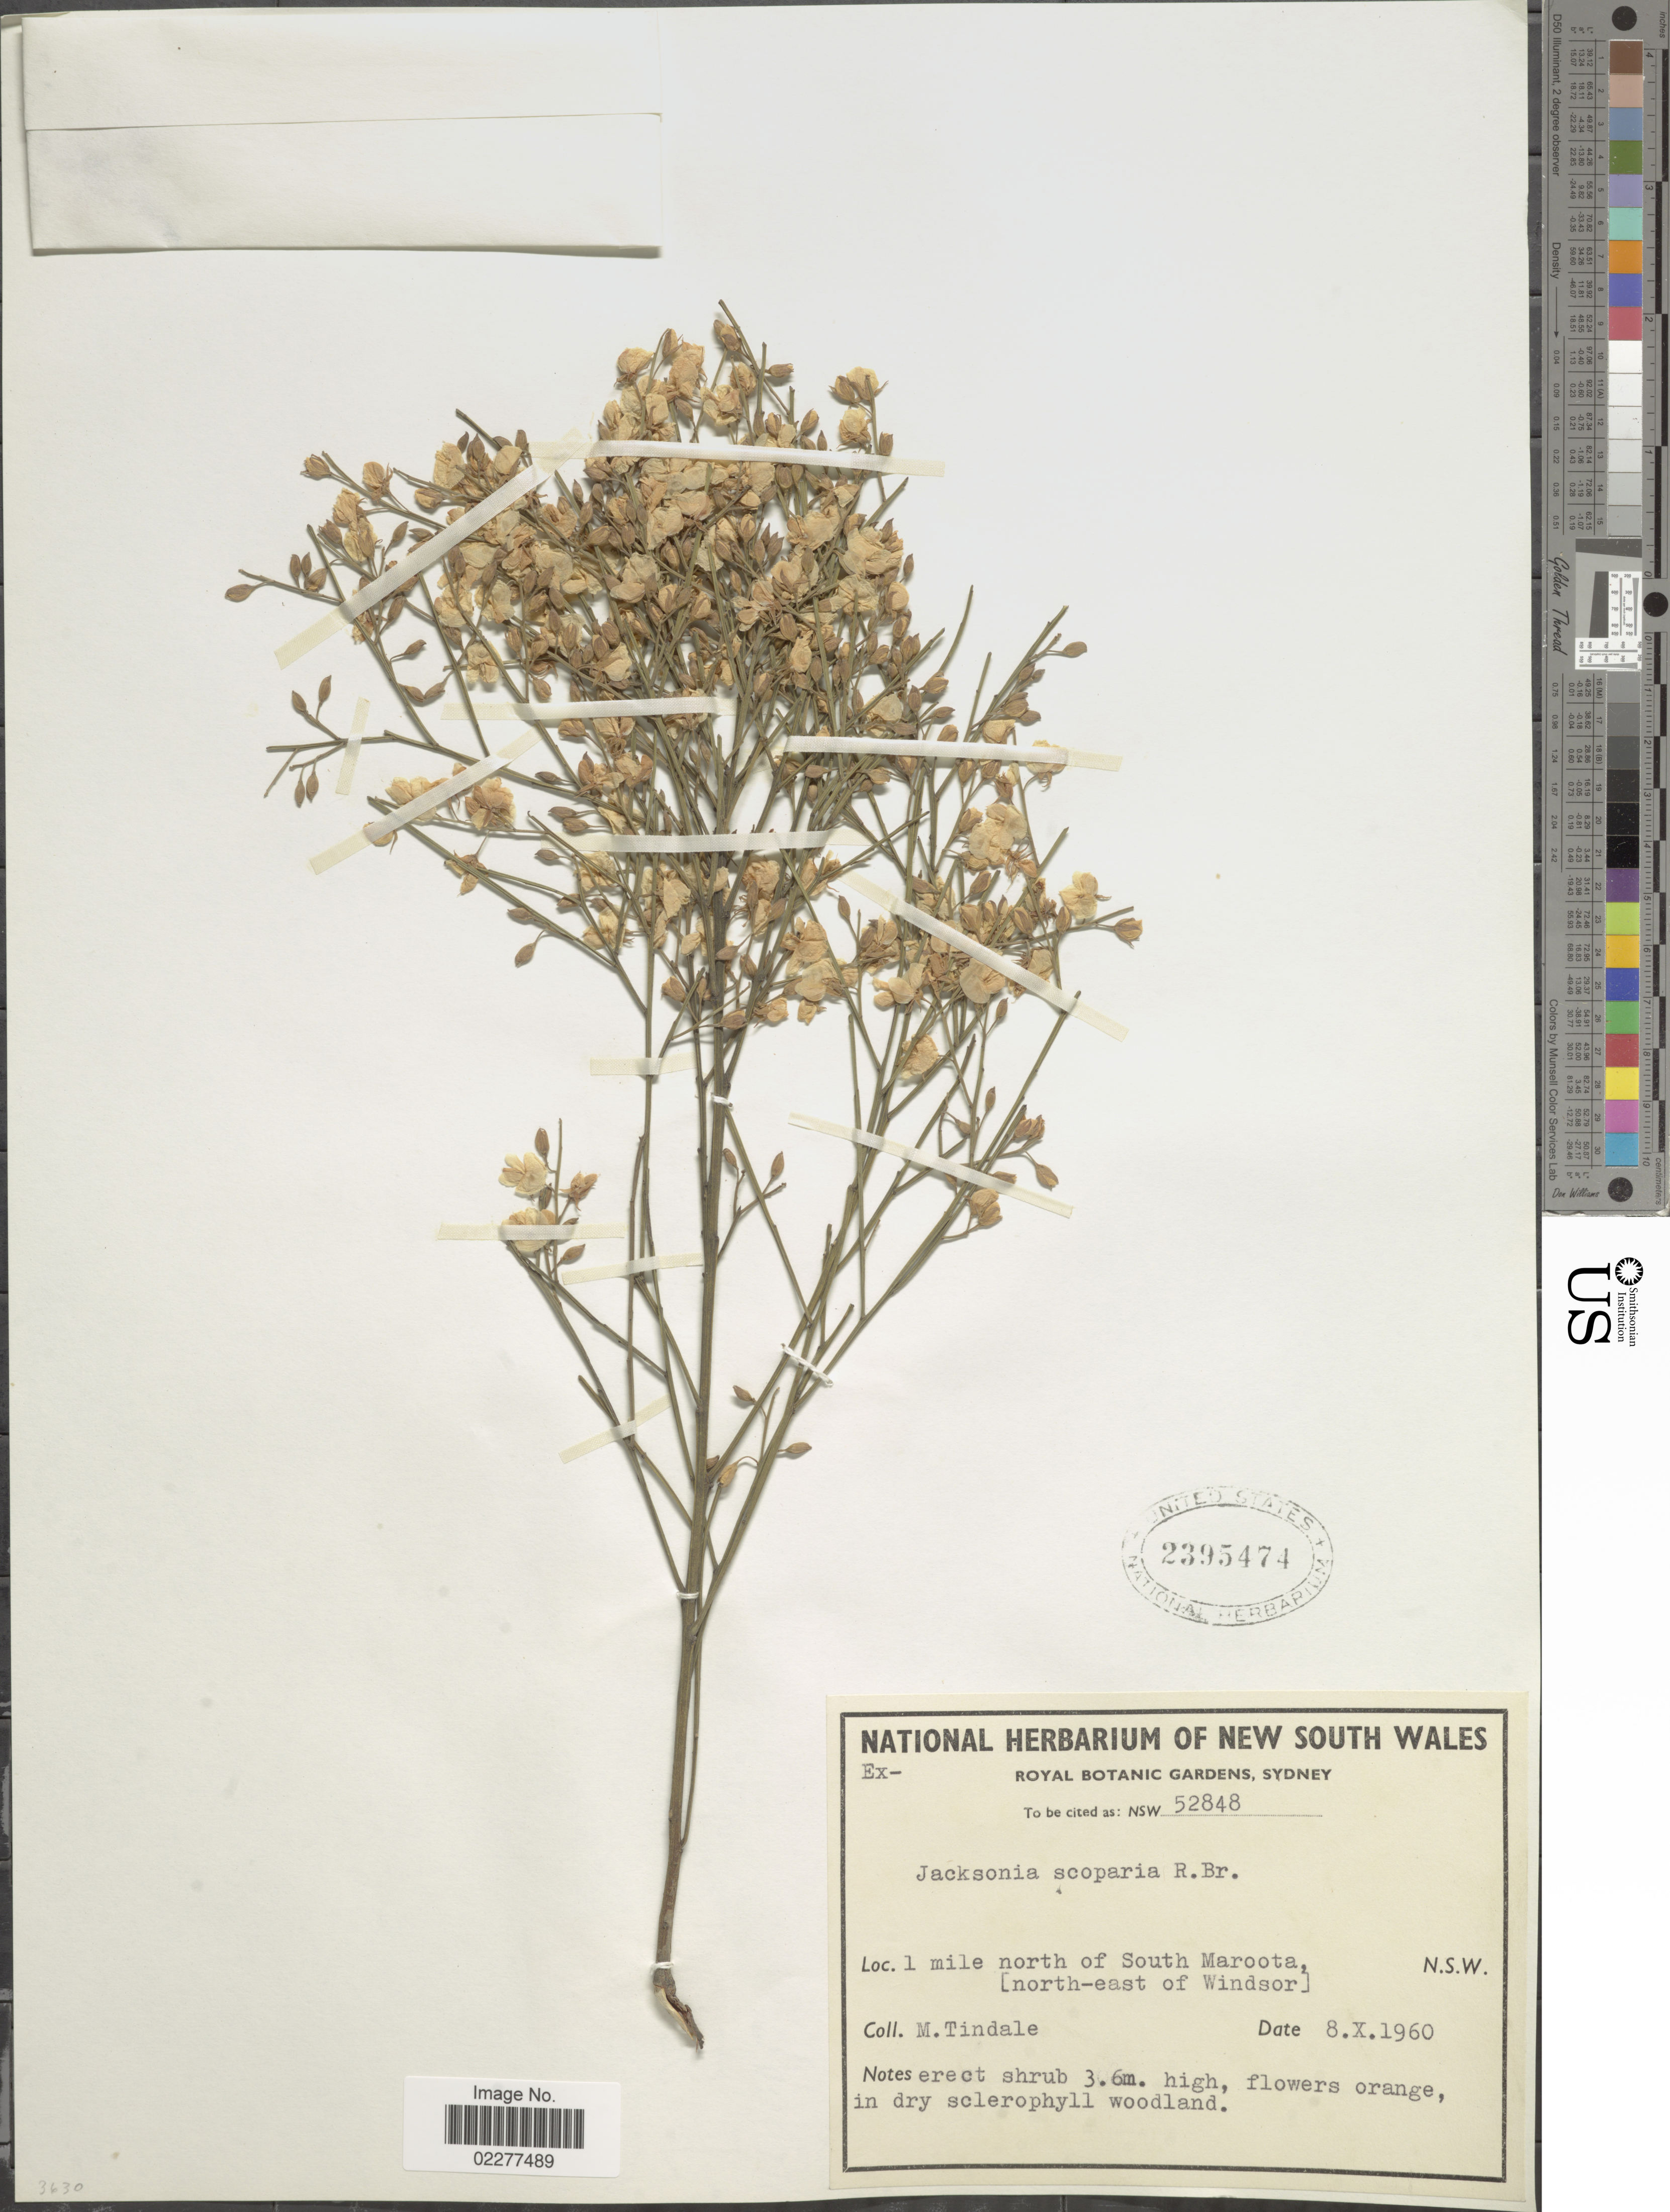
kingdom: Plantae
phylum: Tracheophyta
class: Magnoliopsida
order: Fabales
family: Fabaceae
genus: Jacksonia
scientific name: Jacksonia scoparia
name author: Sm.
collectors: M. D. Tindale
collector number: NSW 52848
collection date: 1960-10-08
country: Australia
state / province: New South Wales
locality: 1 mile north of South Maroota, [north-east of Windsor]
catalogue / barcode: US 2395474